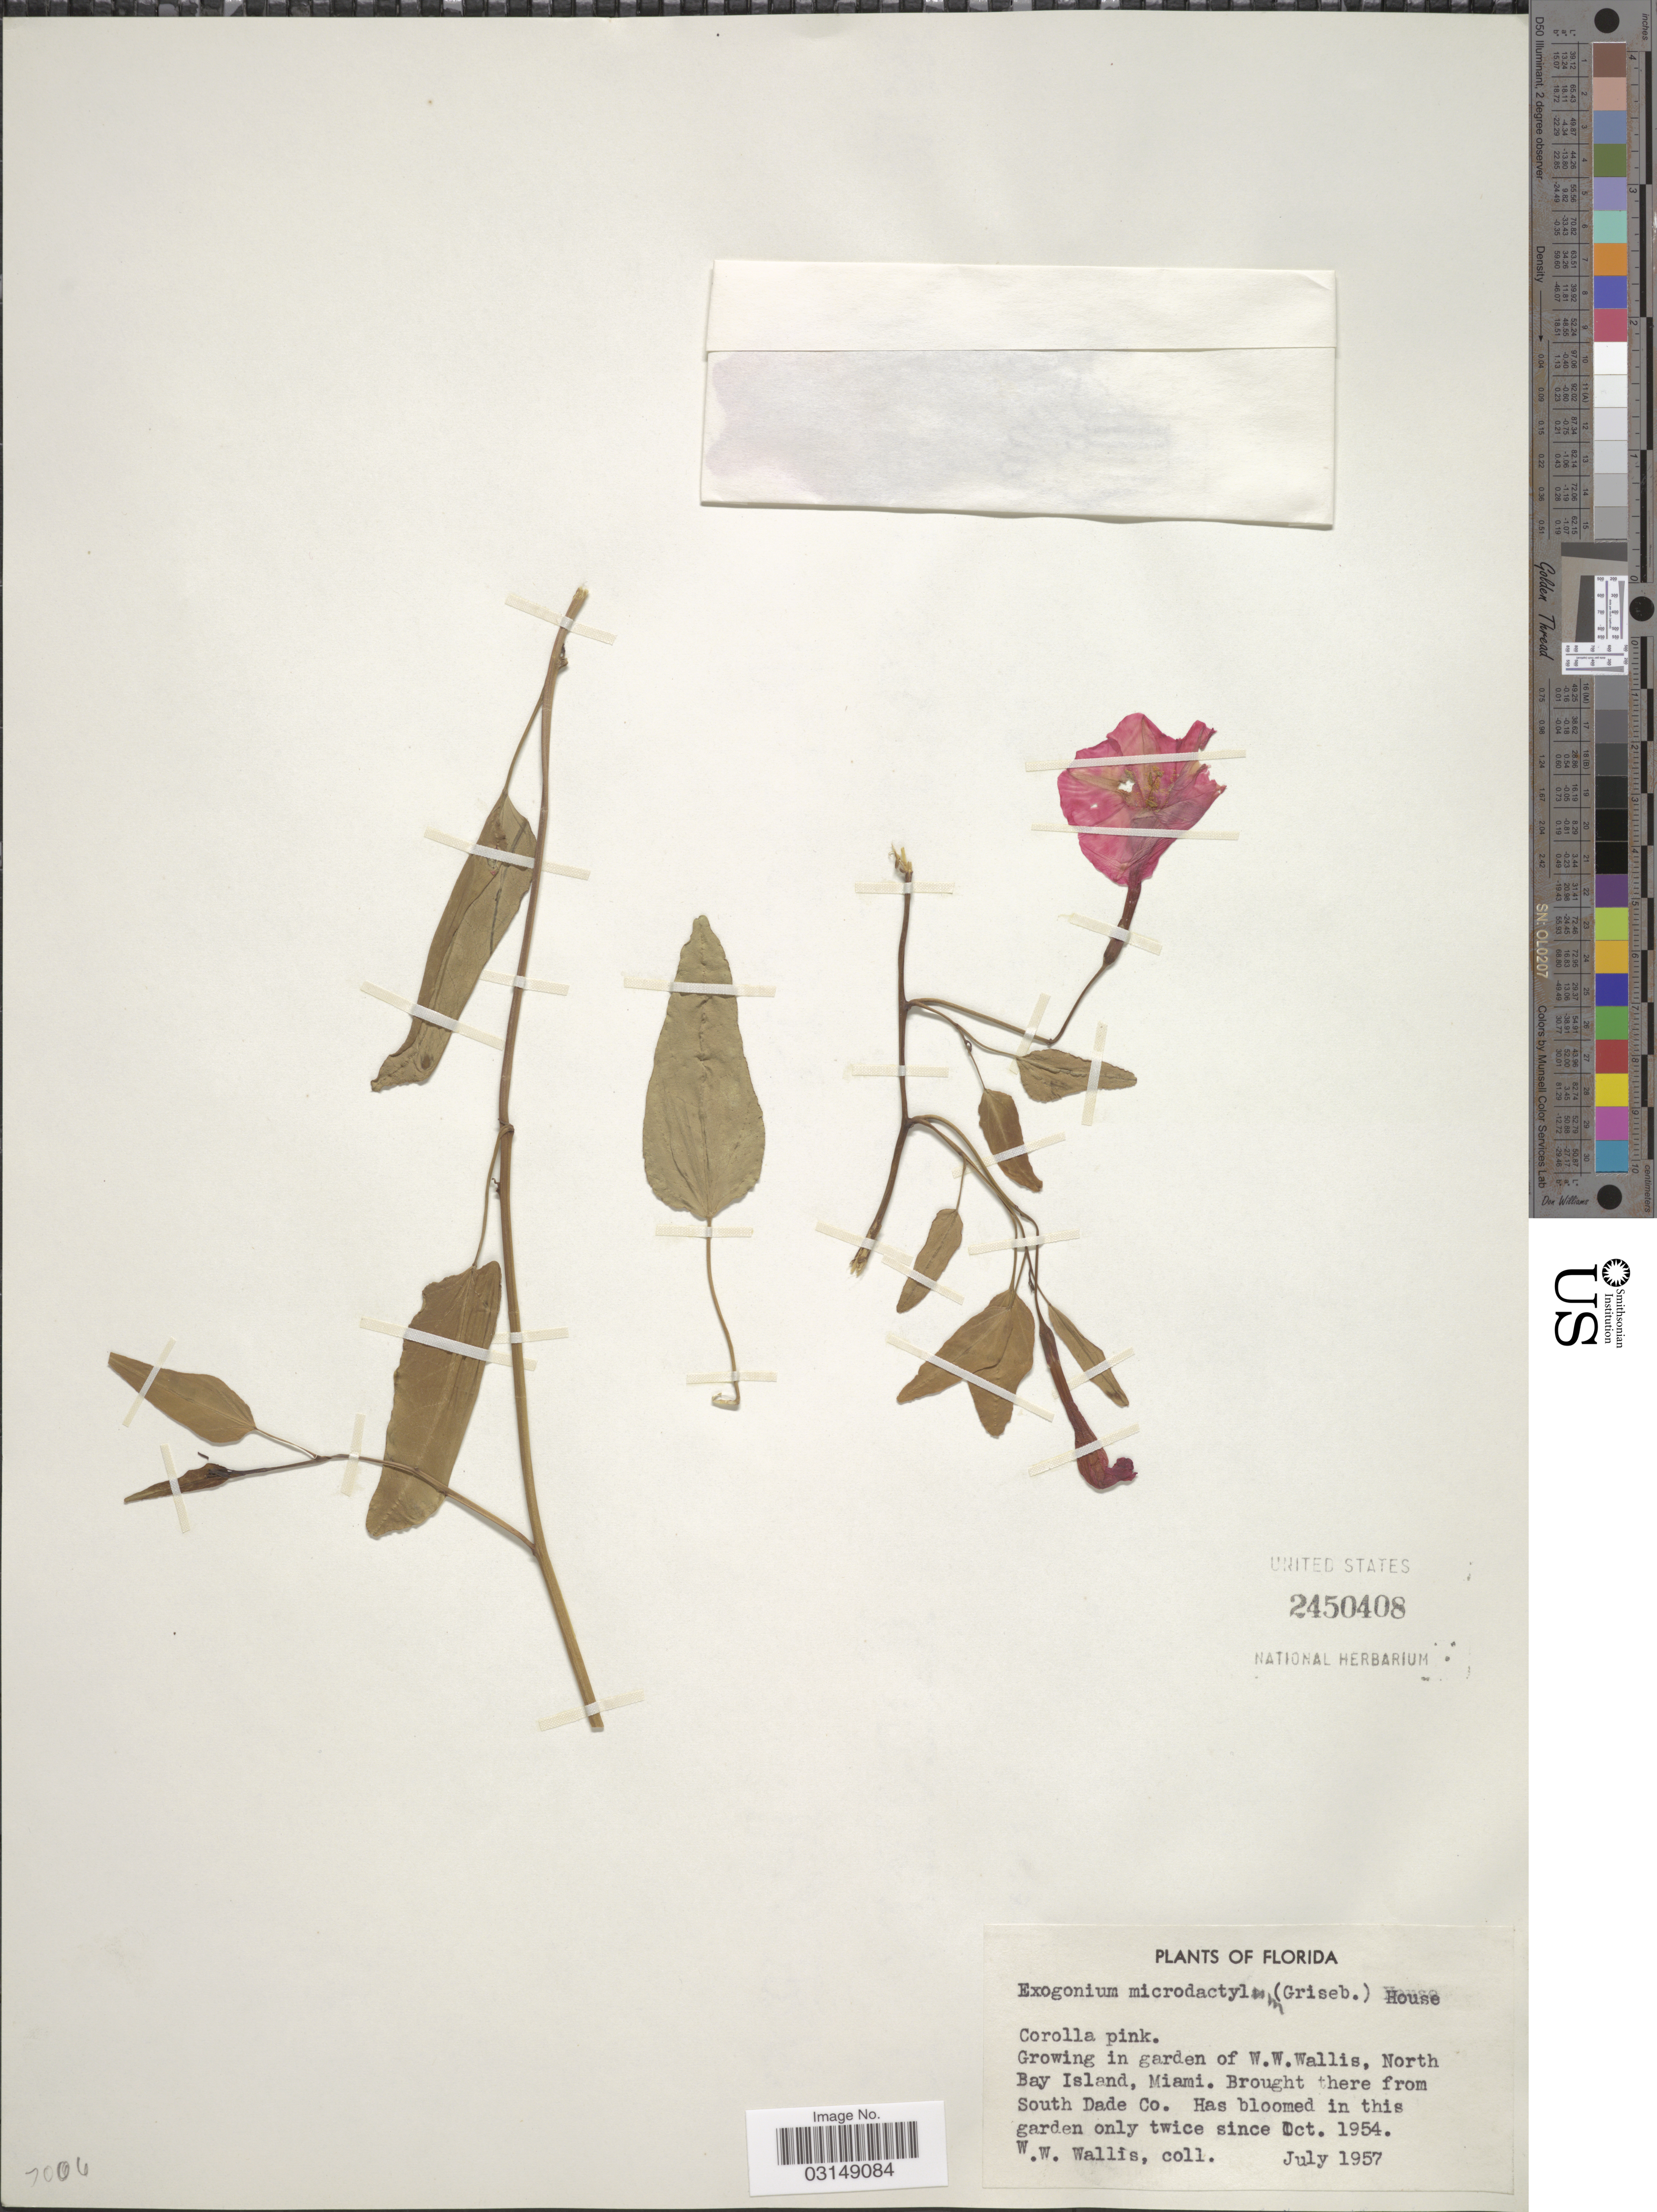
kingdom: Plantae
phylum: Tracheophyta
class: Magnoliopsida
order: Solanales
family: Convolvulaceae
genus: Ipomoea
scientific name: Ipomoea microdactyla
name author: Griseb.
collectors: W. Wallis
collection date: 1954-10/1957-07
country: United States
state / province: Florida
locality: Growing in garden of W.W. Wallis, North Bay Island, Miami. Brought there from South Dade Co.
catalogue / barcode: US 2450408